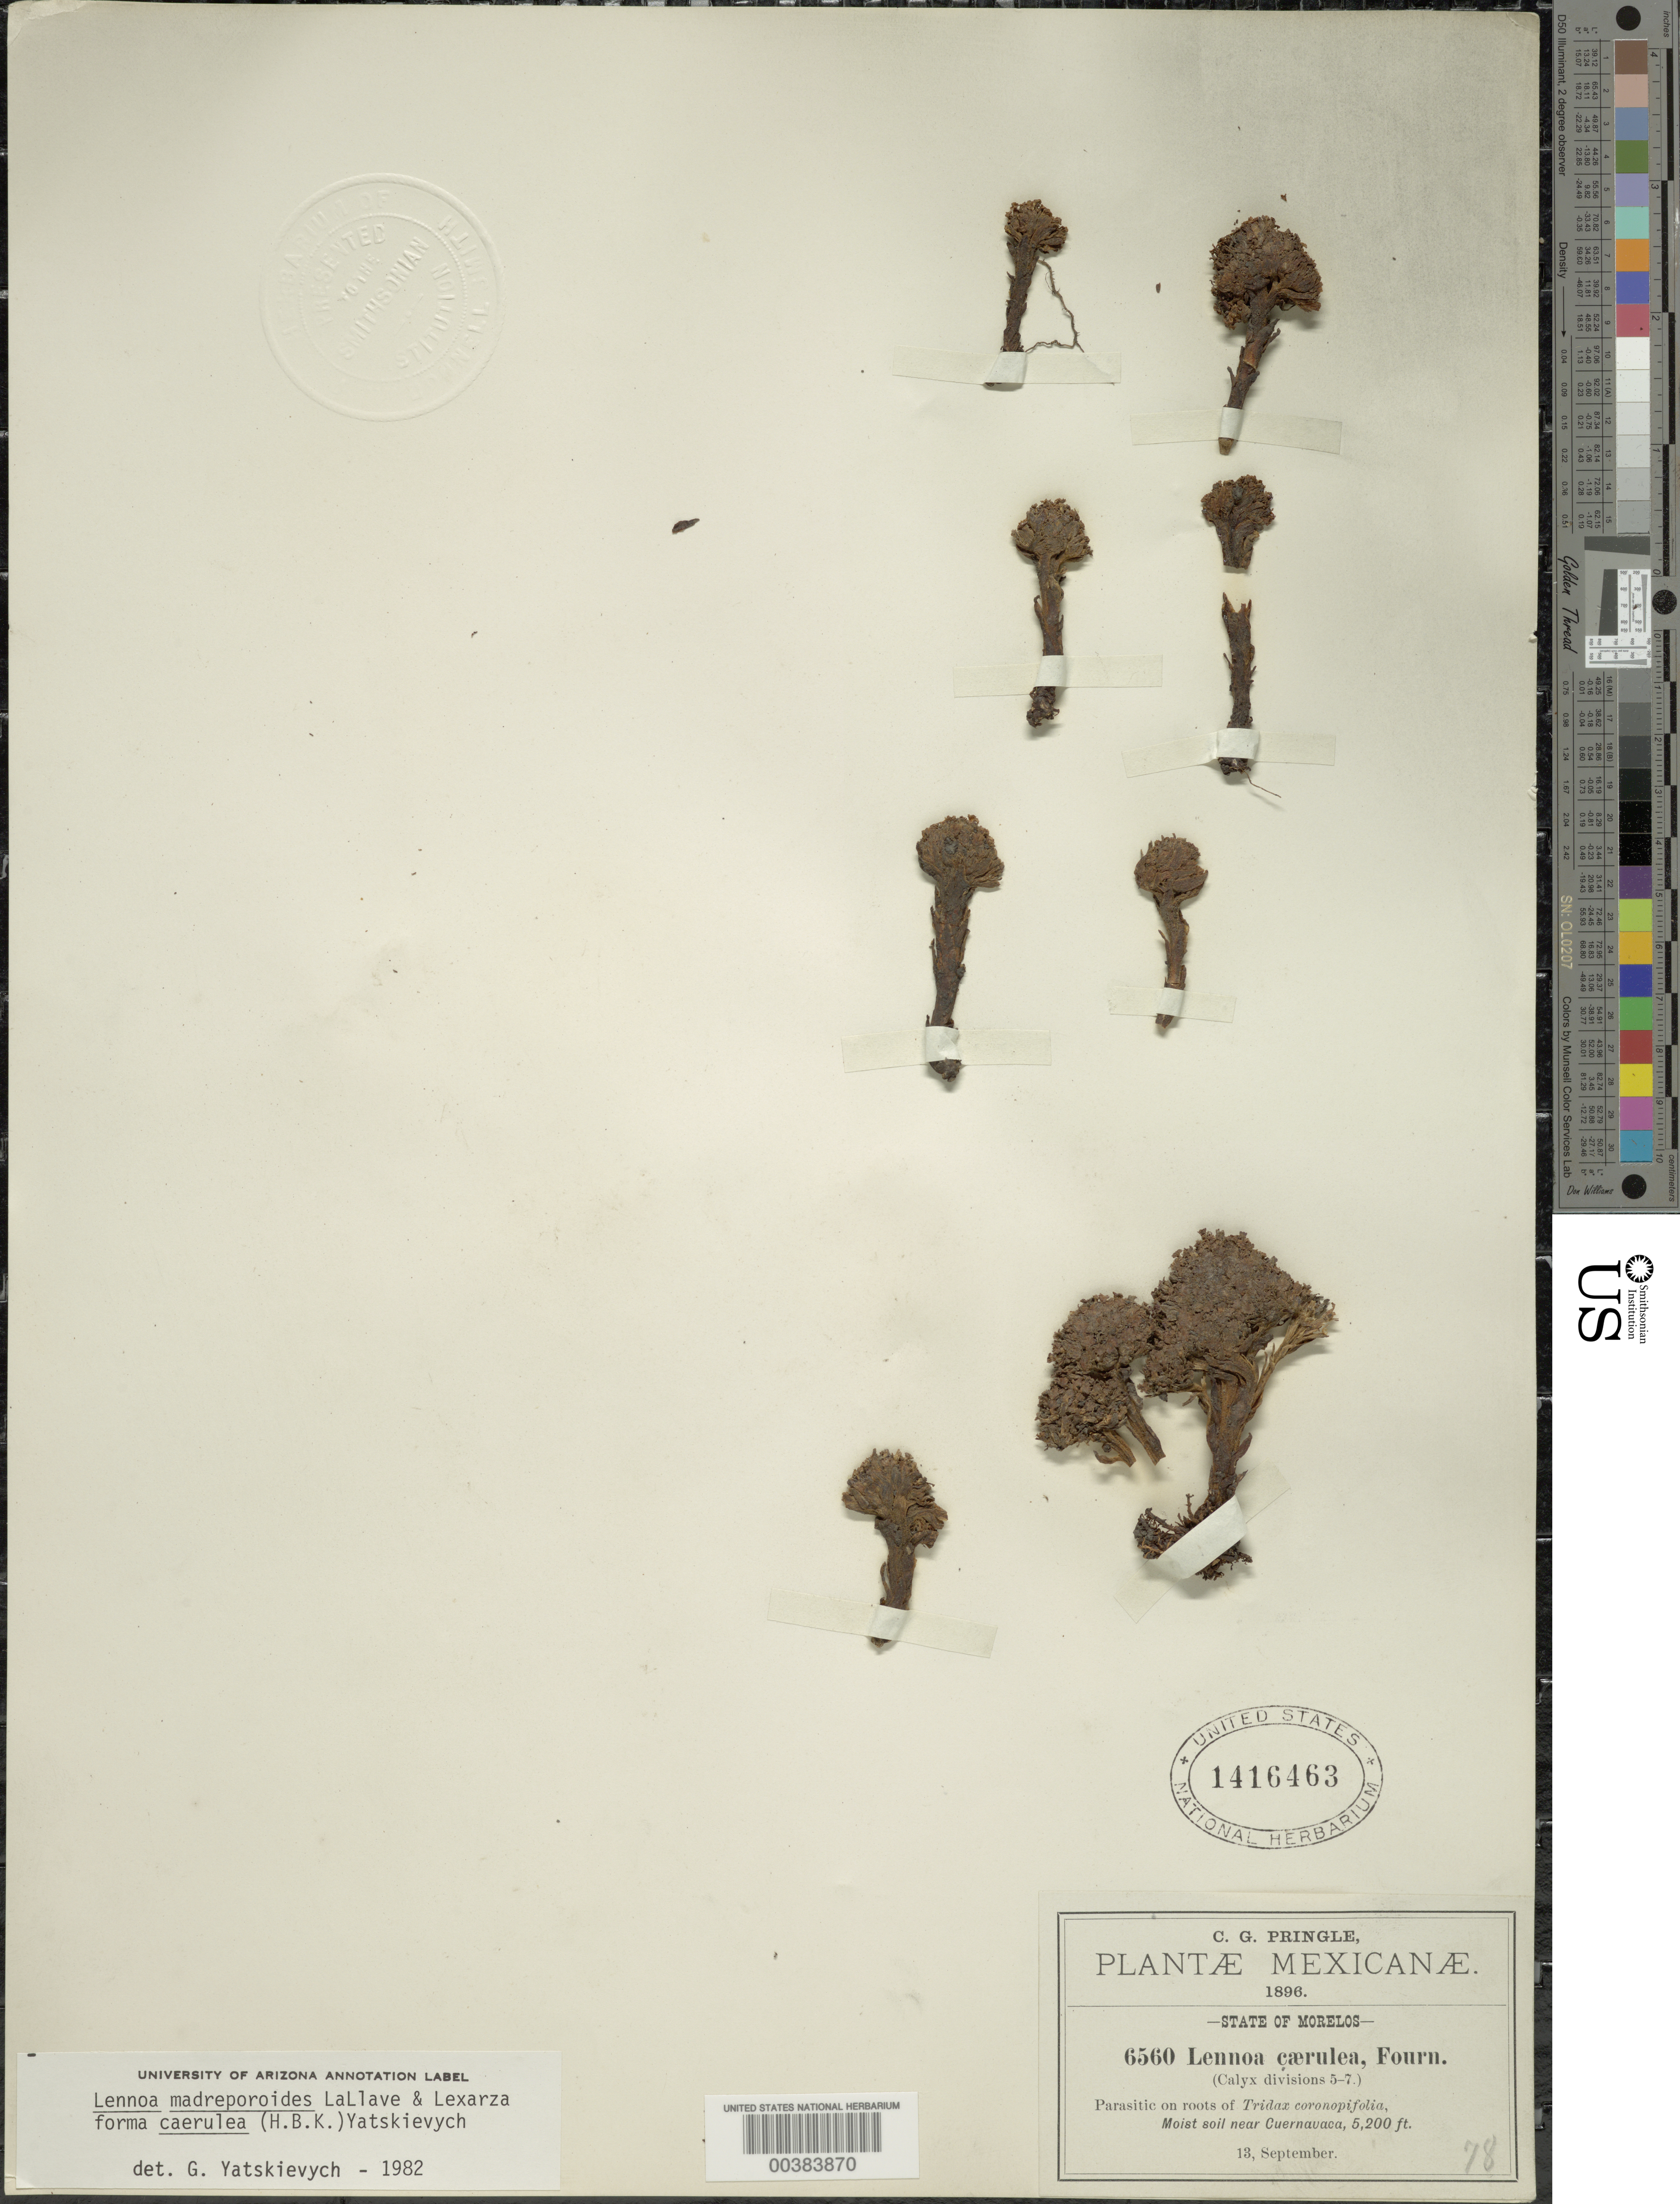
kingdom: Plantae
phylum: Tracheophyta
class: Magnoliopsida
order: Boraginales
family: Lennoaceae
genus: Lennoa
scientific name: Lennoa madreporoides f. caerulea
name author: (Kunth) Yatsk.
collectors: C. G. Pringle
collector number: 6560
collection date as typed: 13 Sep 1896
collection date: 1896-09-13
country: Mexico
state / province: Morelos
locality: Near Cuernavaca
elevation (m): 1585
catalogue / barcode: US 1416463